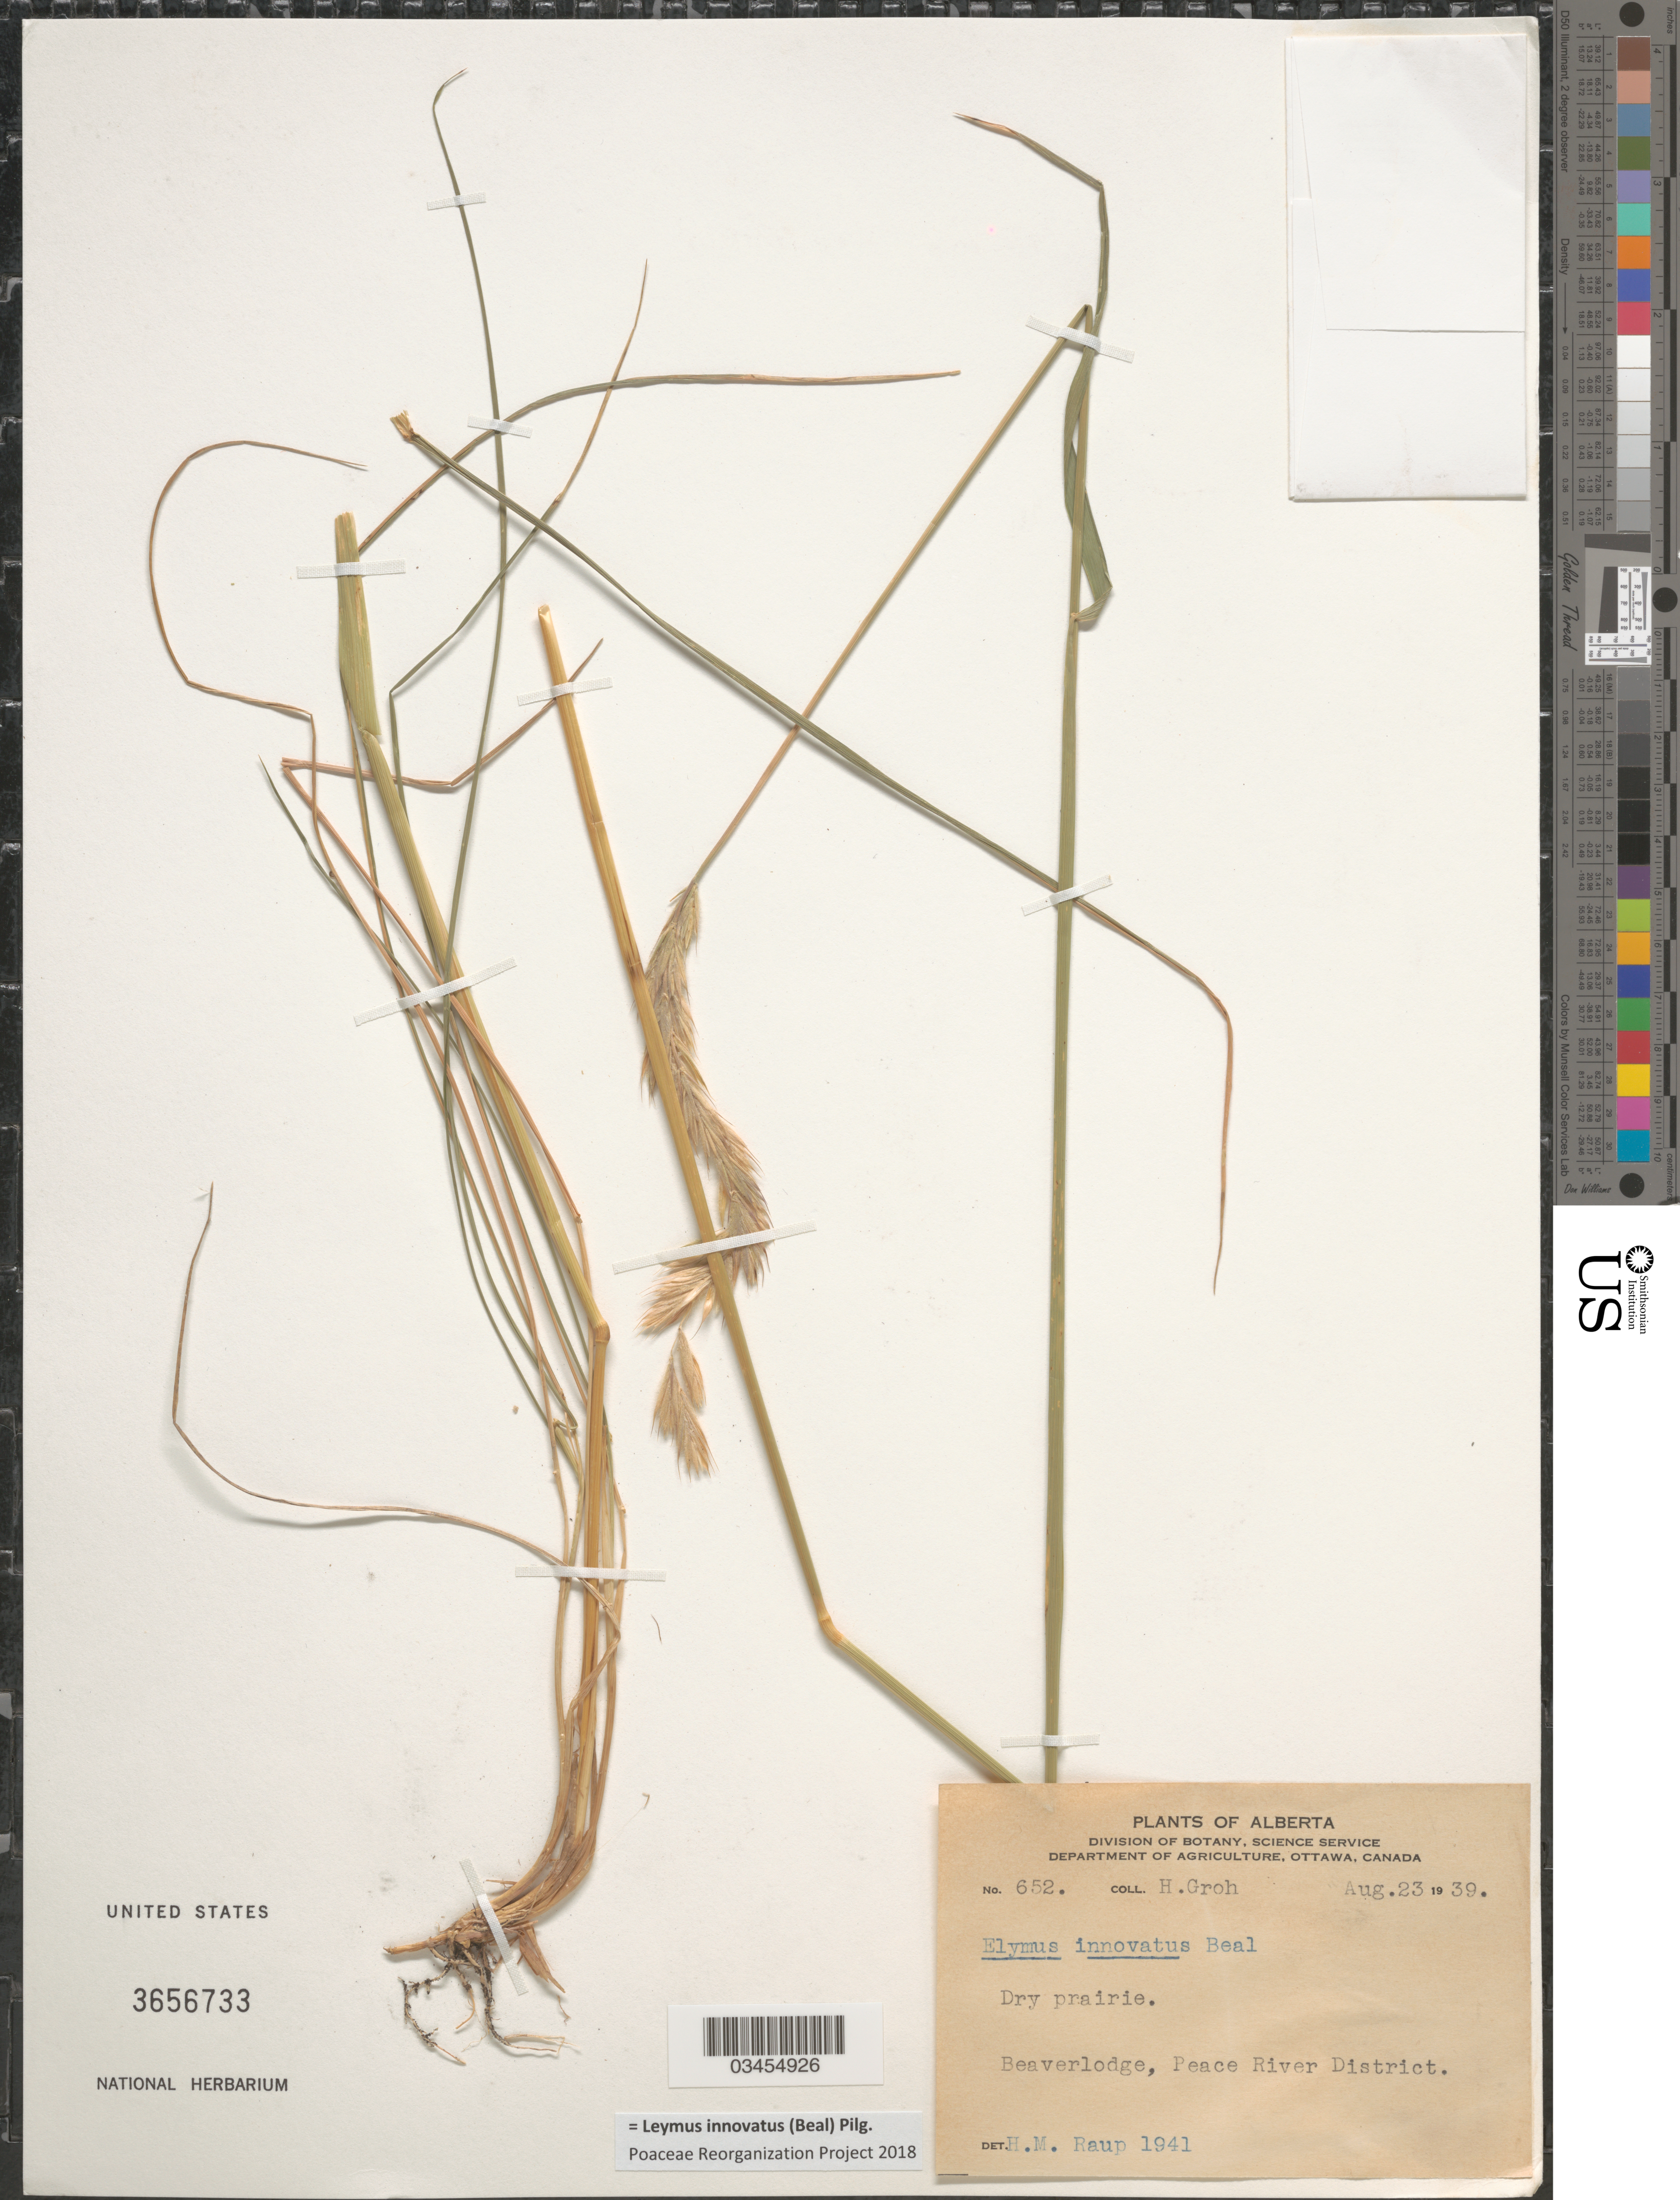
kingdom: Plantae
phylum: Tracheophyta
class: Liliopsida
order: Poales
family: Poaceae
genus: Leymus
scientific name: Leymus innovatus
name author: (W.J. Beal) Pilg.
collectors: H. Groh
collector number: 652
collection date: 1939-08-23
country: Canada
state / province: Alberta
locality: Dry prairie. Beaverlodge, Peace River District.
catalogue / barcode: US 3656733